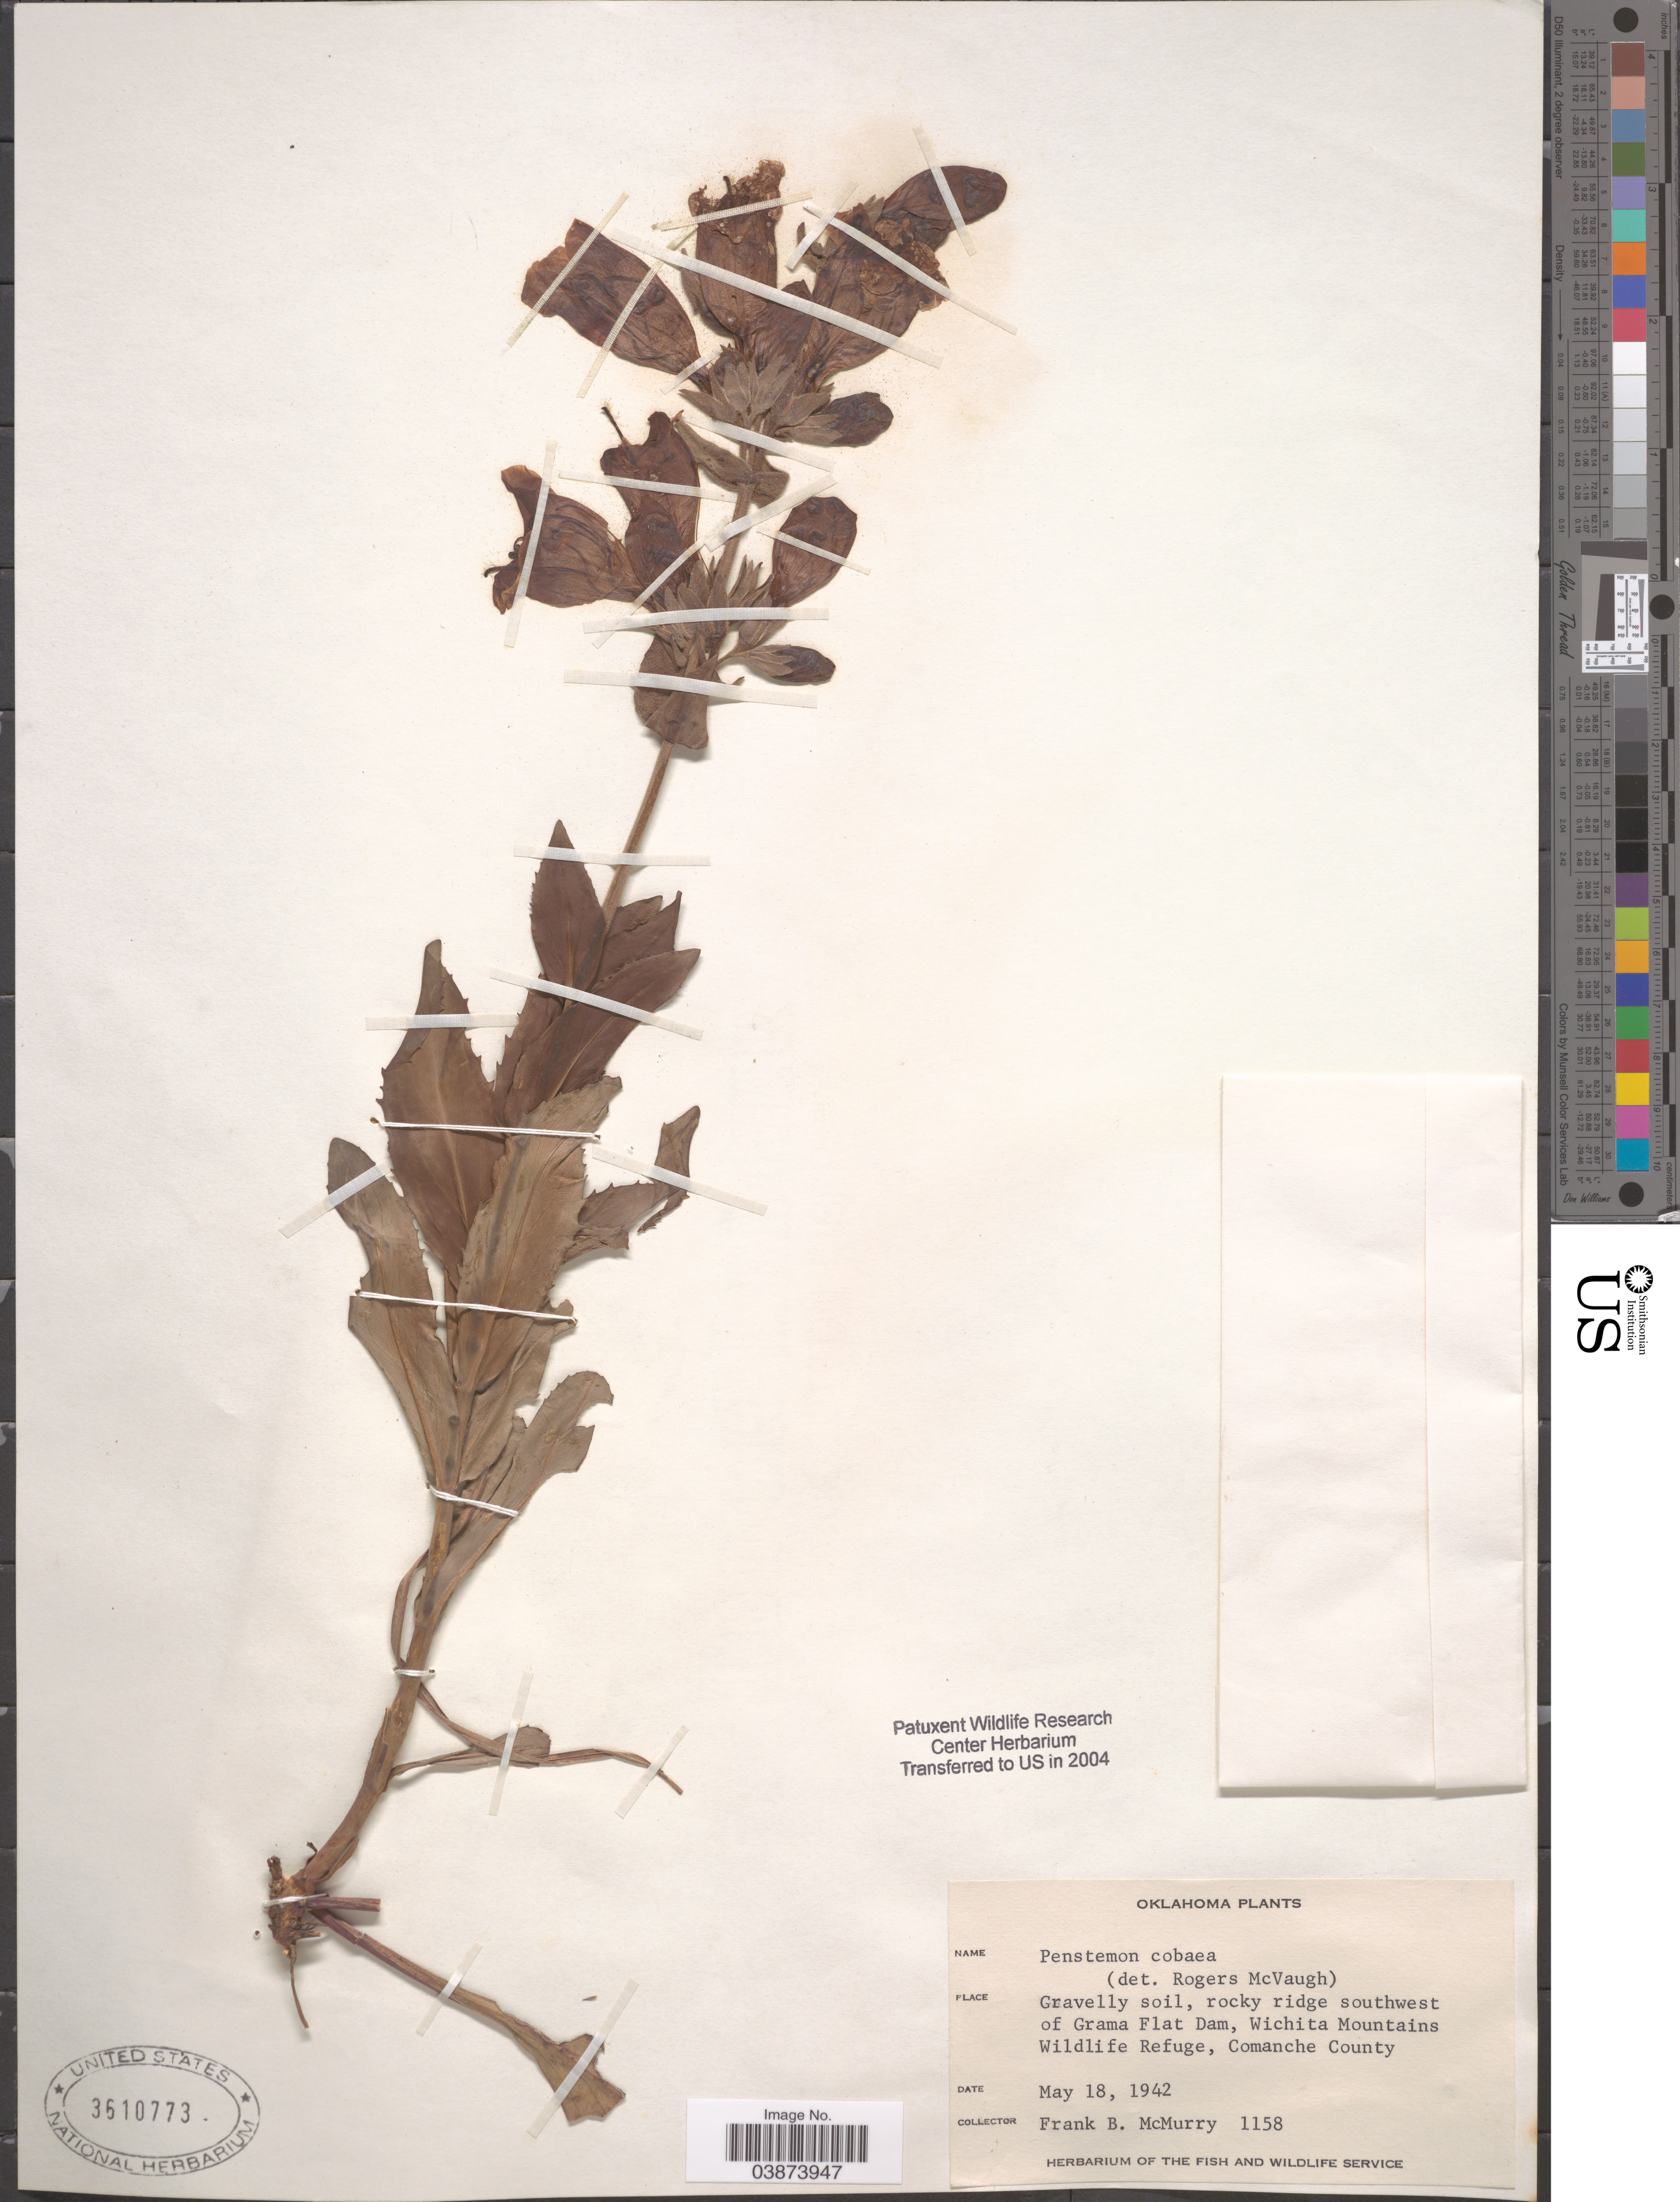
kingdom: Plantae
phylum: Tracheophyta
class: Magnoliopsida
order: Lamiales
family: Plantaginaceae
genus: Penstemon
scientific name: Penstemon cobaea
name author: (Nutt.)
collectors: F. B. McMurry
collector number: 1158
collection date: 1942-05-18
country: United States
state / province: Oklahoma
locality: Rocky ridge southwest of Grama Flat Dam, Wichita Mountains Wildlife Refuge, Comanche County.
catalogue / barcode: US 3610773